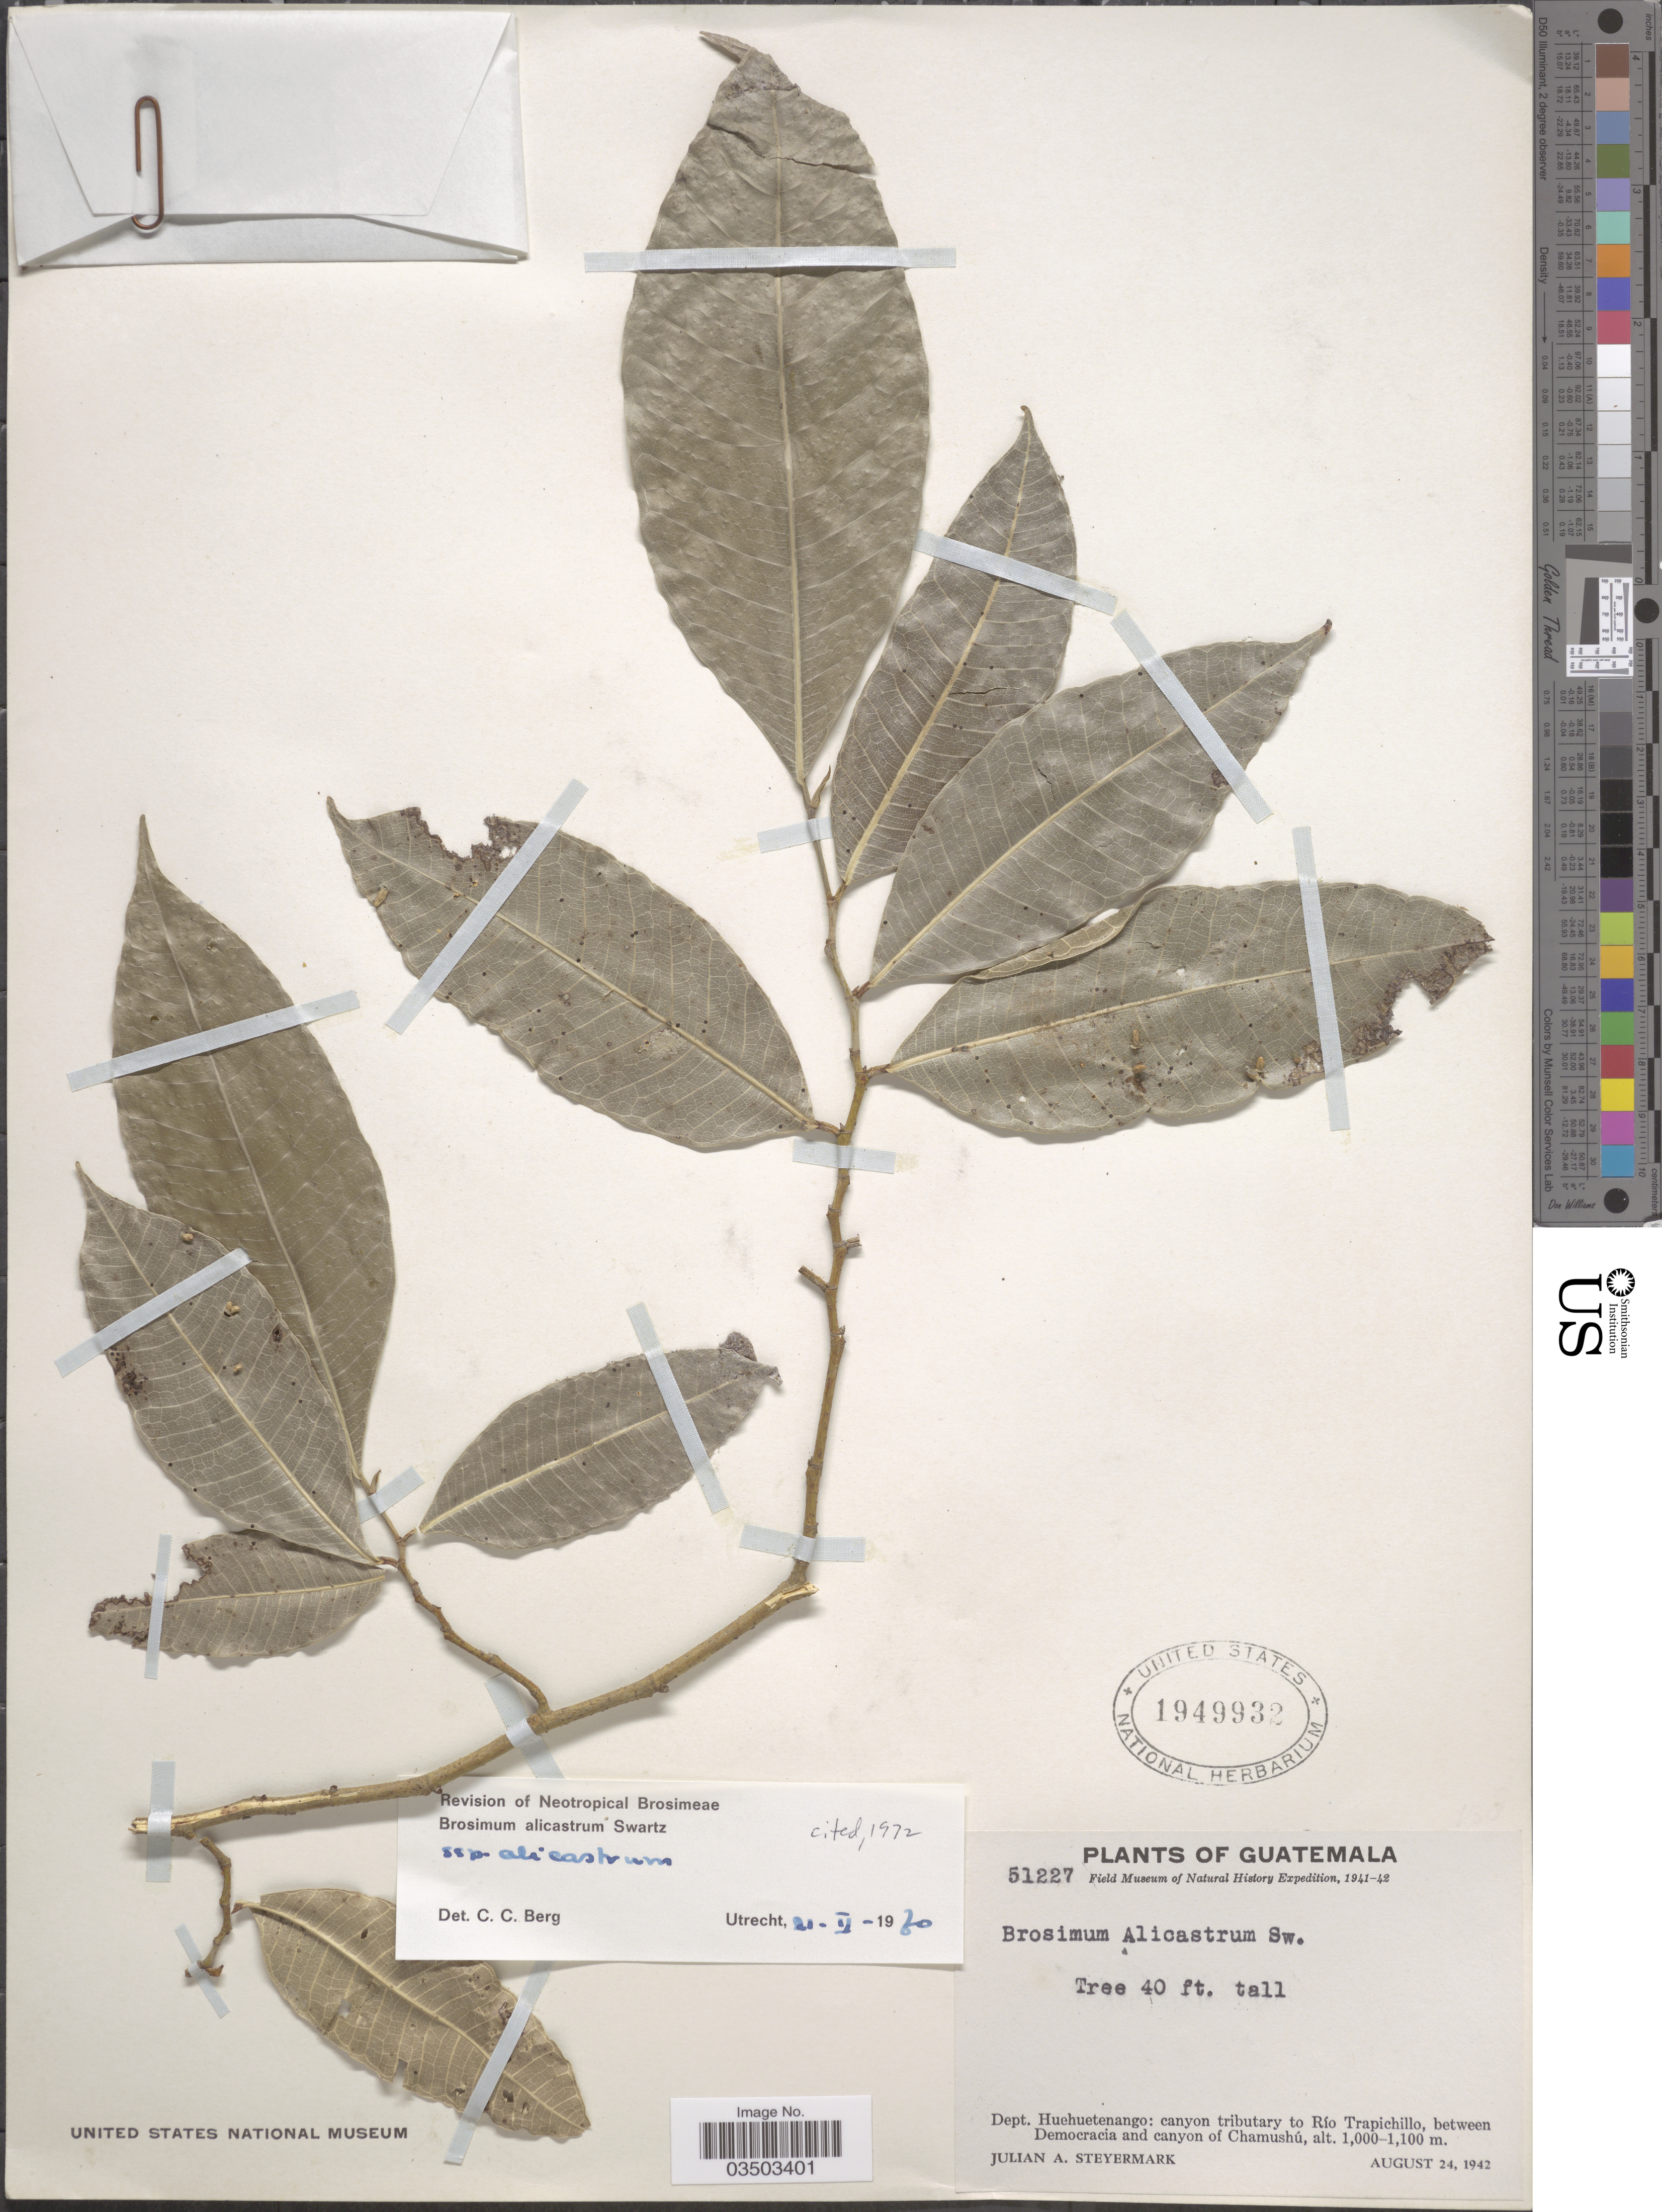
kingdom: Plantae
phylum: Tracheophyta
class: Magnoliopsida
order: Rosales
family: Moraceae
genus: Brosimum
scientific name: Brosimum alicastrum subsp. alicastrum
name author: Sw.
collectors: J. Steyermark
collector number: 51227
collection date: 1942-08-24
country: Guatemala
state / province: Huehuetenango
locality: Dept. Huehuetenango: canyon tributary to Río Trapichillo, between Democracia and canyon of Chamushú.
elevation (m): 1000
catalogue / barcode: US 1949932